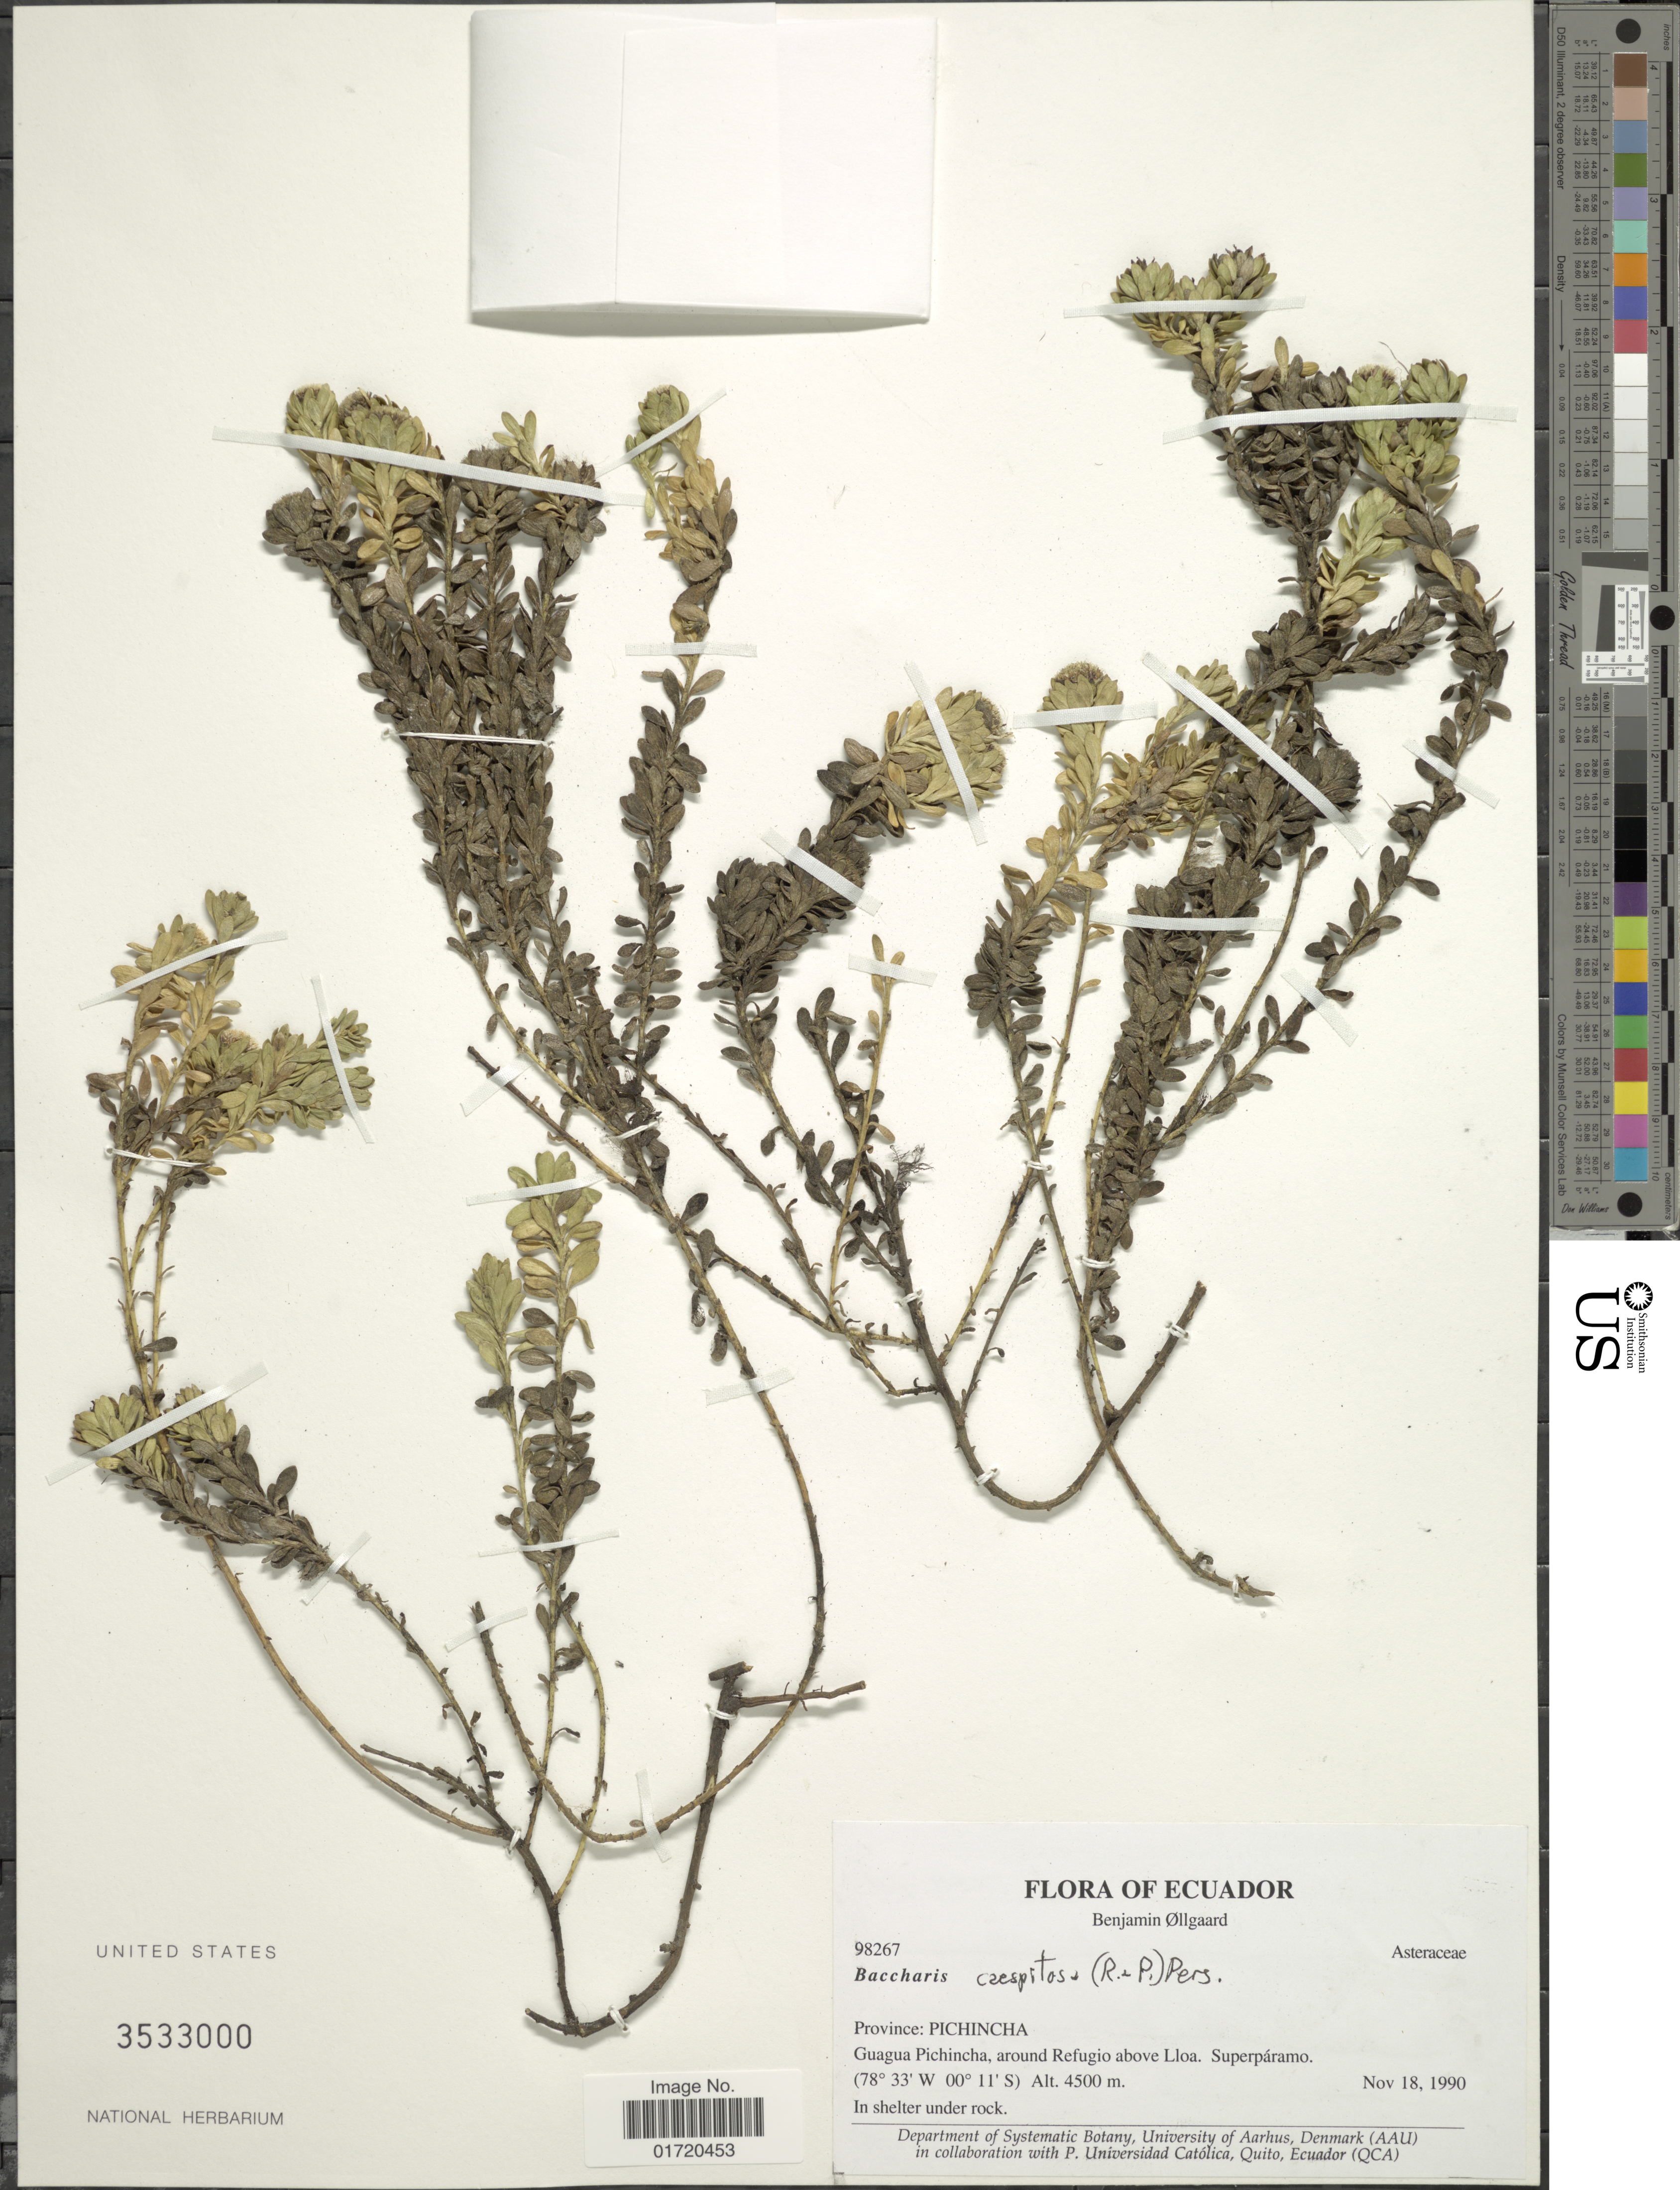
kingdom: Plantae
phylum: Tracheophyta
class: Magnoliopsida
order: Asterales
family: Asteraceae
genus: Baccharis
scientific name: Baccharis caespitosa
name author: (Ruiz & Pav.) Pers.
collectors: B. Øllgaard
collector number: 98267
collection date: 1990-11-18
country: Ecuador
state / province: Pichincha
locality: Guagua Pichincha, around Refugio above Lloa. Superparamo.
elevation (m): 4500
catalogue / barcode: US 3533000